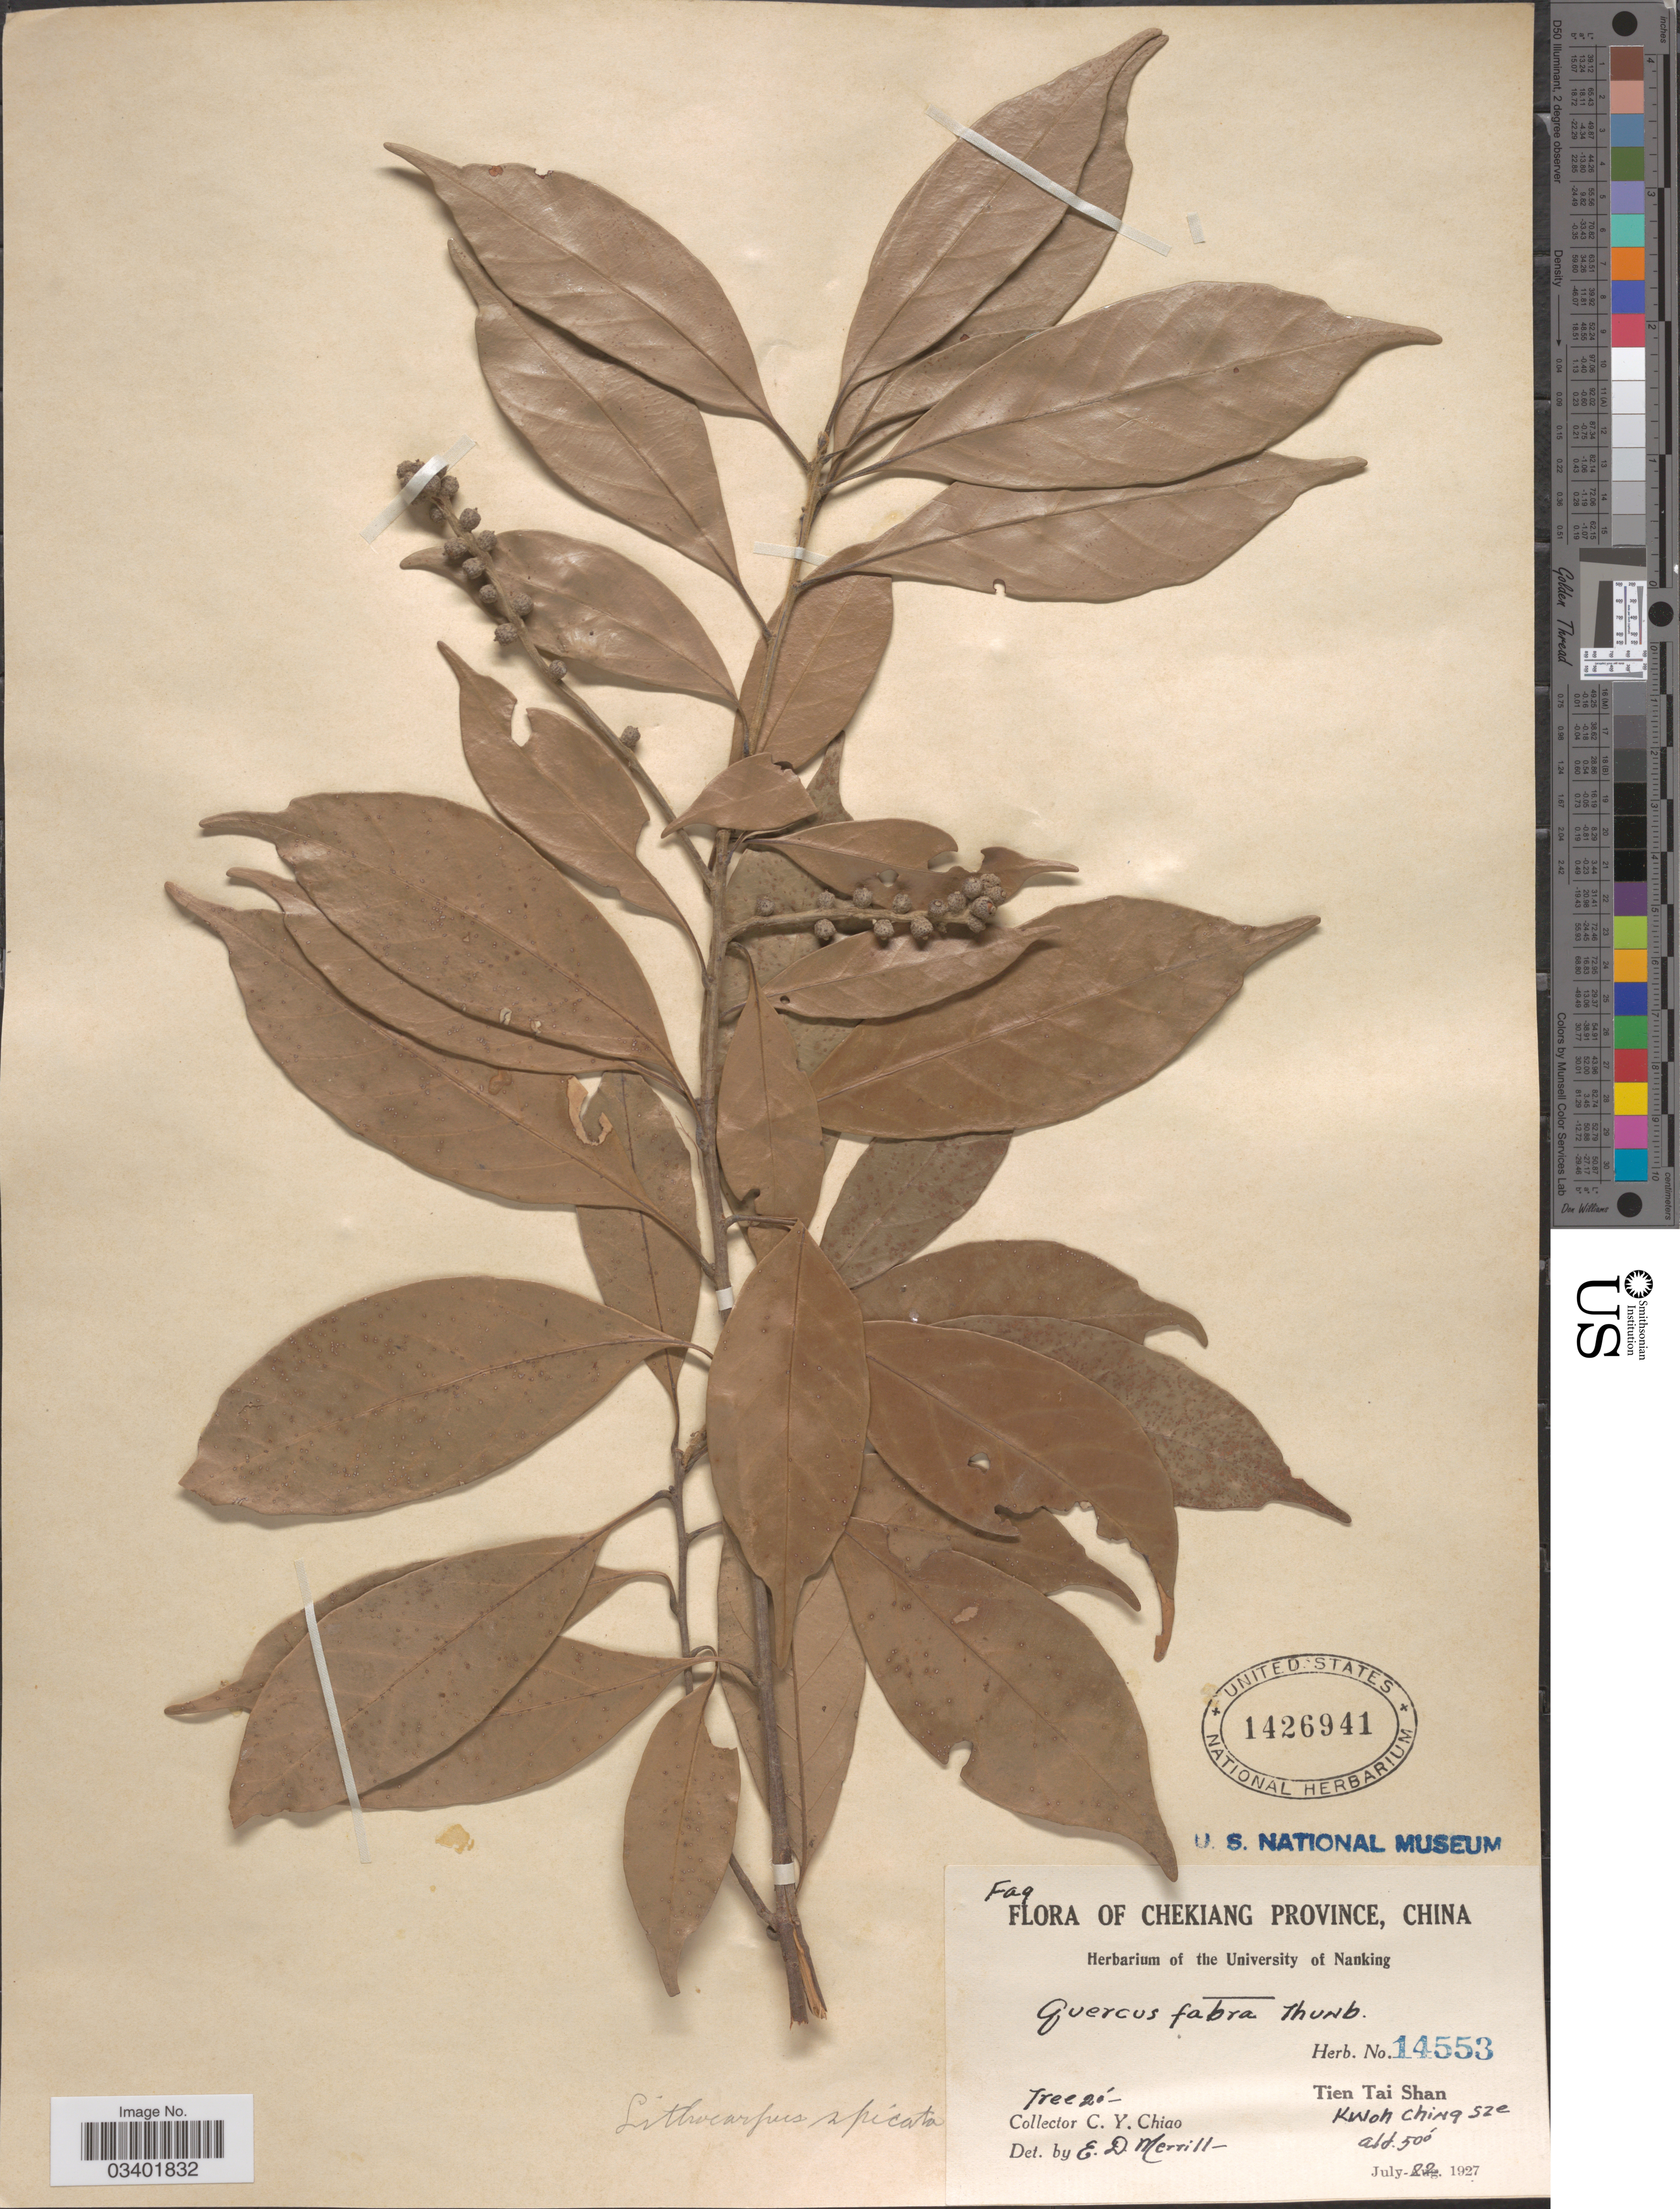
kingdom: Plantae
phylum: Tracheophyta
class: Magnoliopsida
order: Fagales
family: Fagaceae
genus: Lithocarpus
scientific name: Lithocarpus elegans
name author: (Blume) Hatus. ex Soepadmo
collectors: C. Y. Chiao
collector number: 14553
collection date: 1927-07-22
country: China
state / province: Zhejiang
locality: Chekiang Province. Tien Tai Shan, Kwoh Ching Sze.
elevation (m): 152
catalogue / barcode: US 1426941